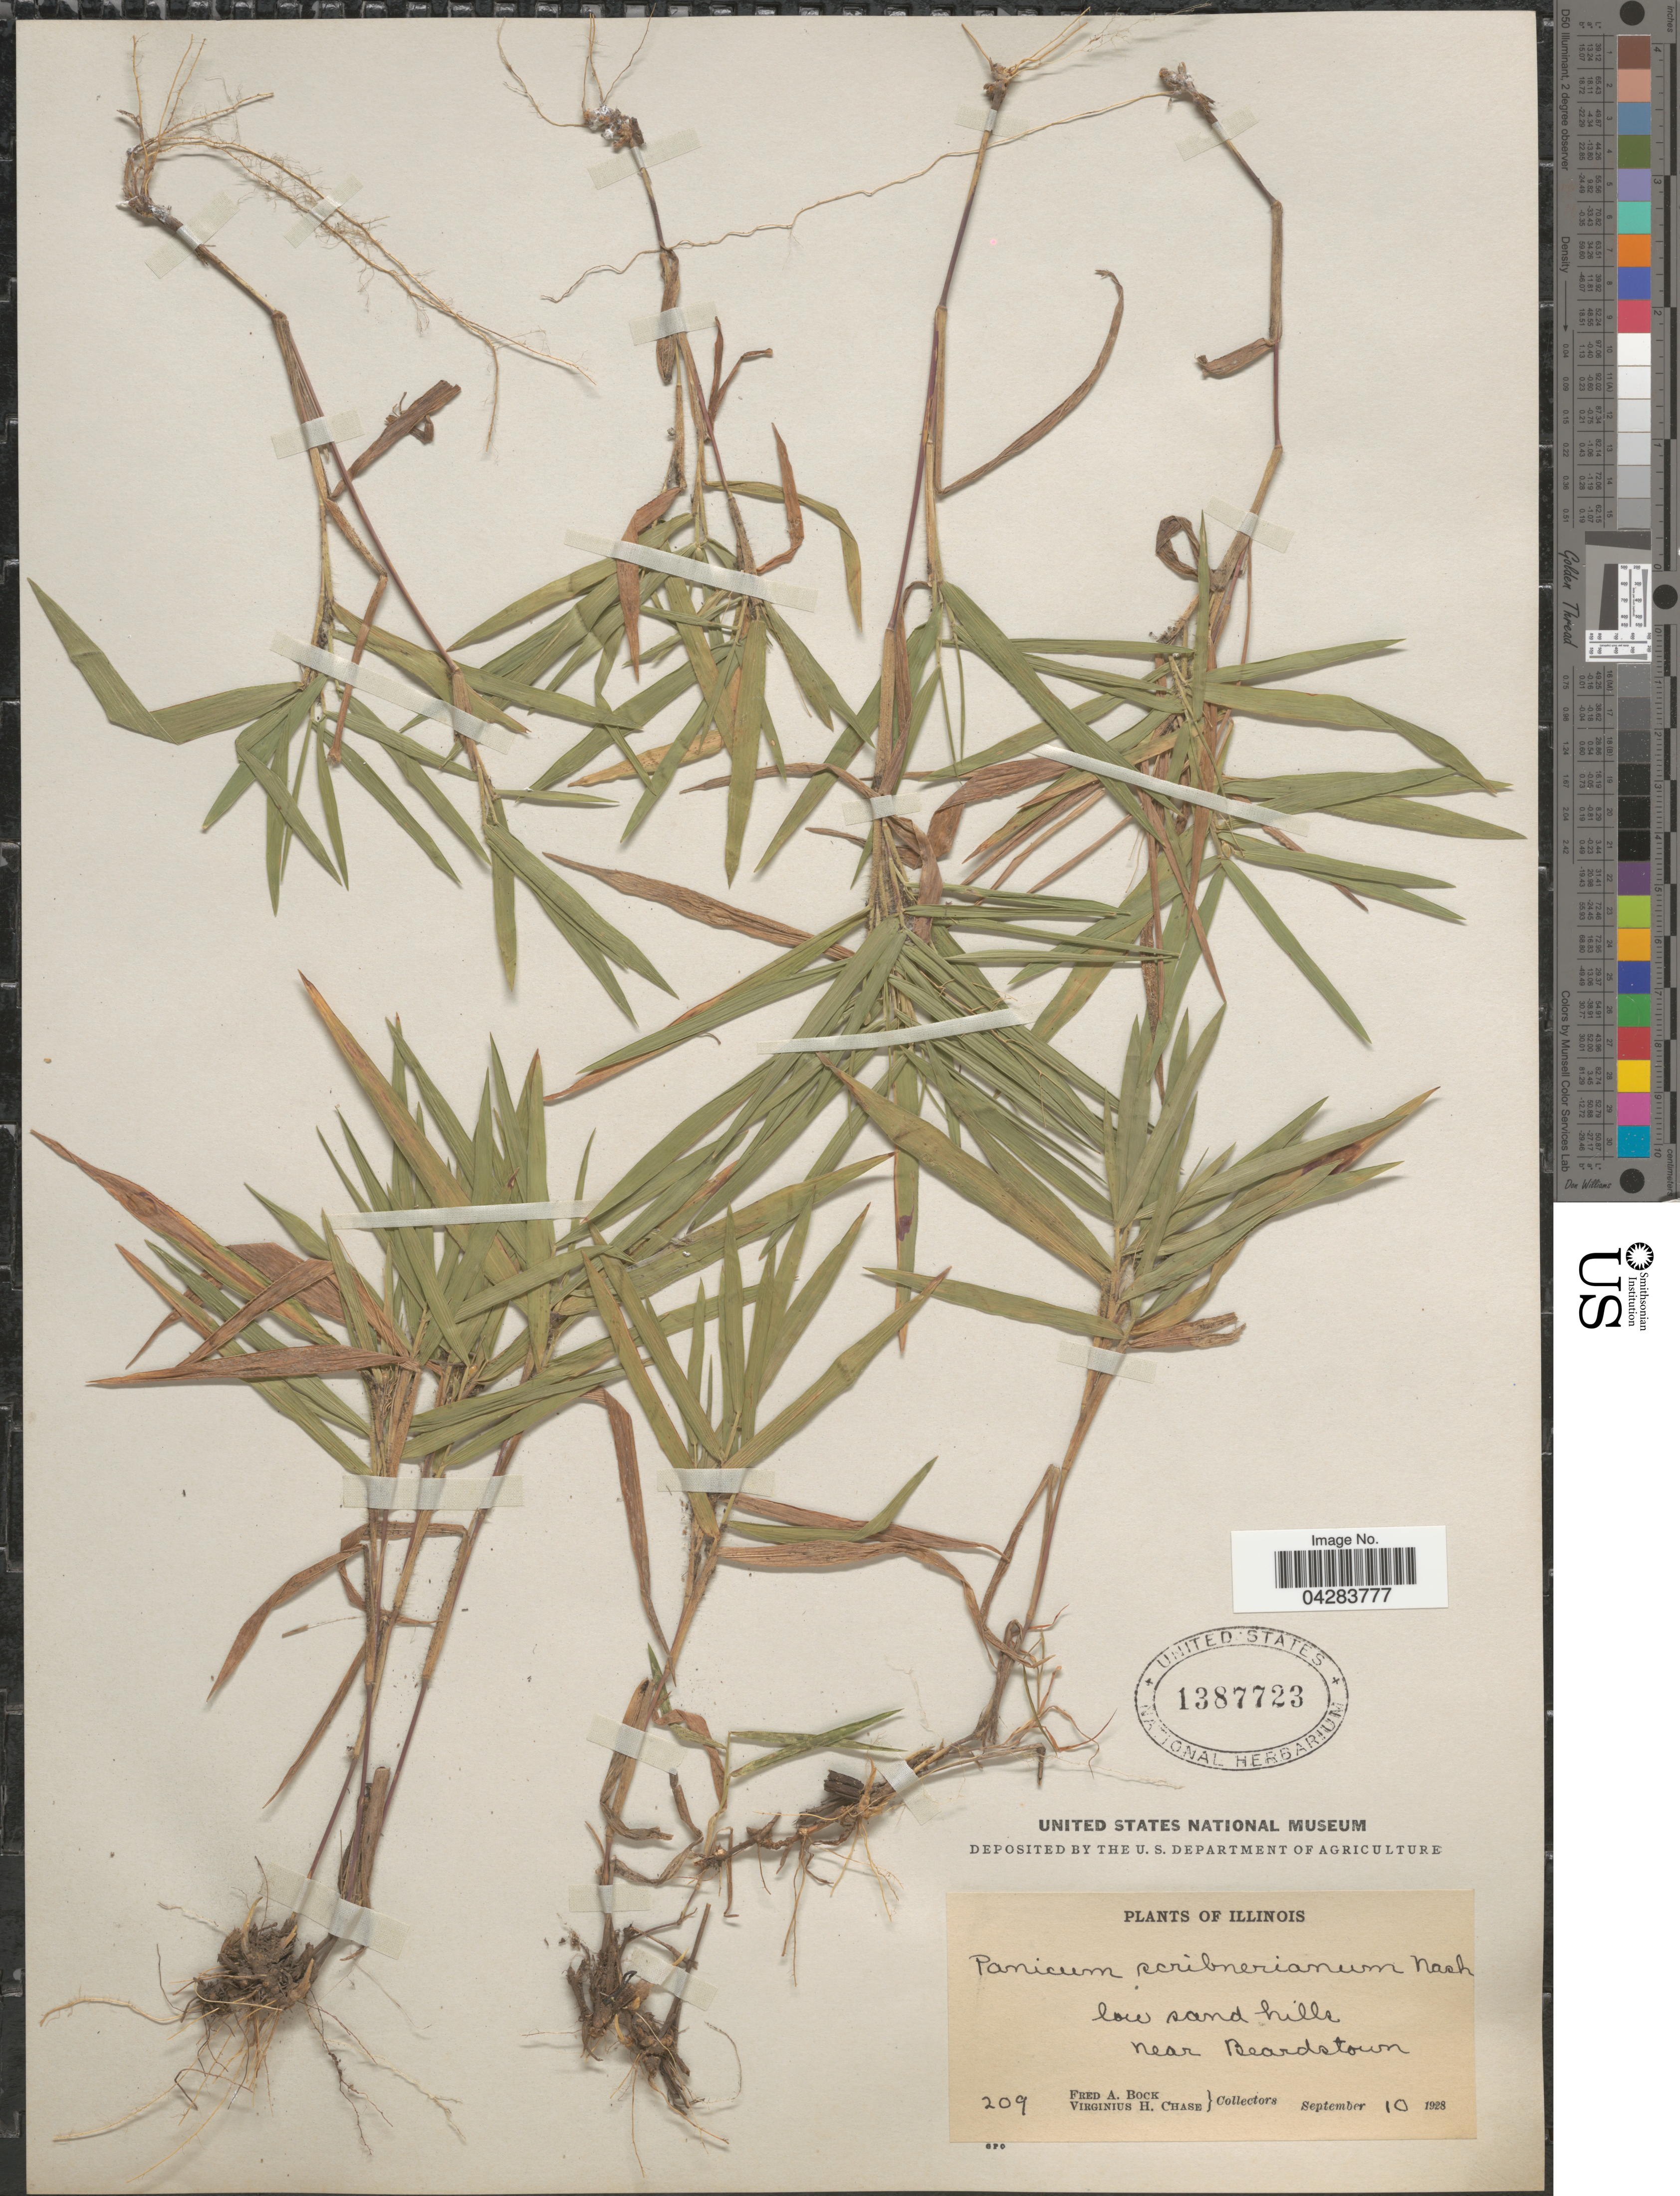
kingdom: Plantae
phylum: Tracheophyta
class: Liliopsida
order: Poales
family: Poaceae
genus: Dichanthelium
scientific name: Dichanthelium oligosanthes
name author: (Schult.) Gould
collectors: F. Bock & V. H. Chase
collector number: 209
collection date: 1928-09-10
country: United States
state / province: Illinois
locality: Near Beardstown.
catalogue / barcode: US 1387723